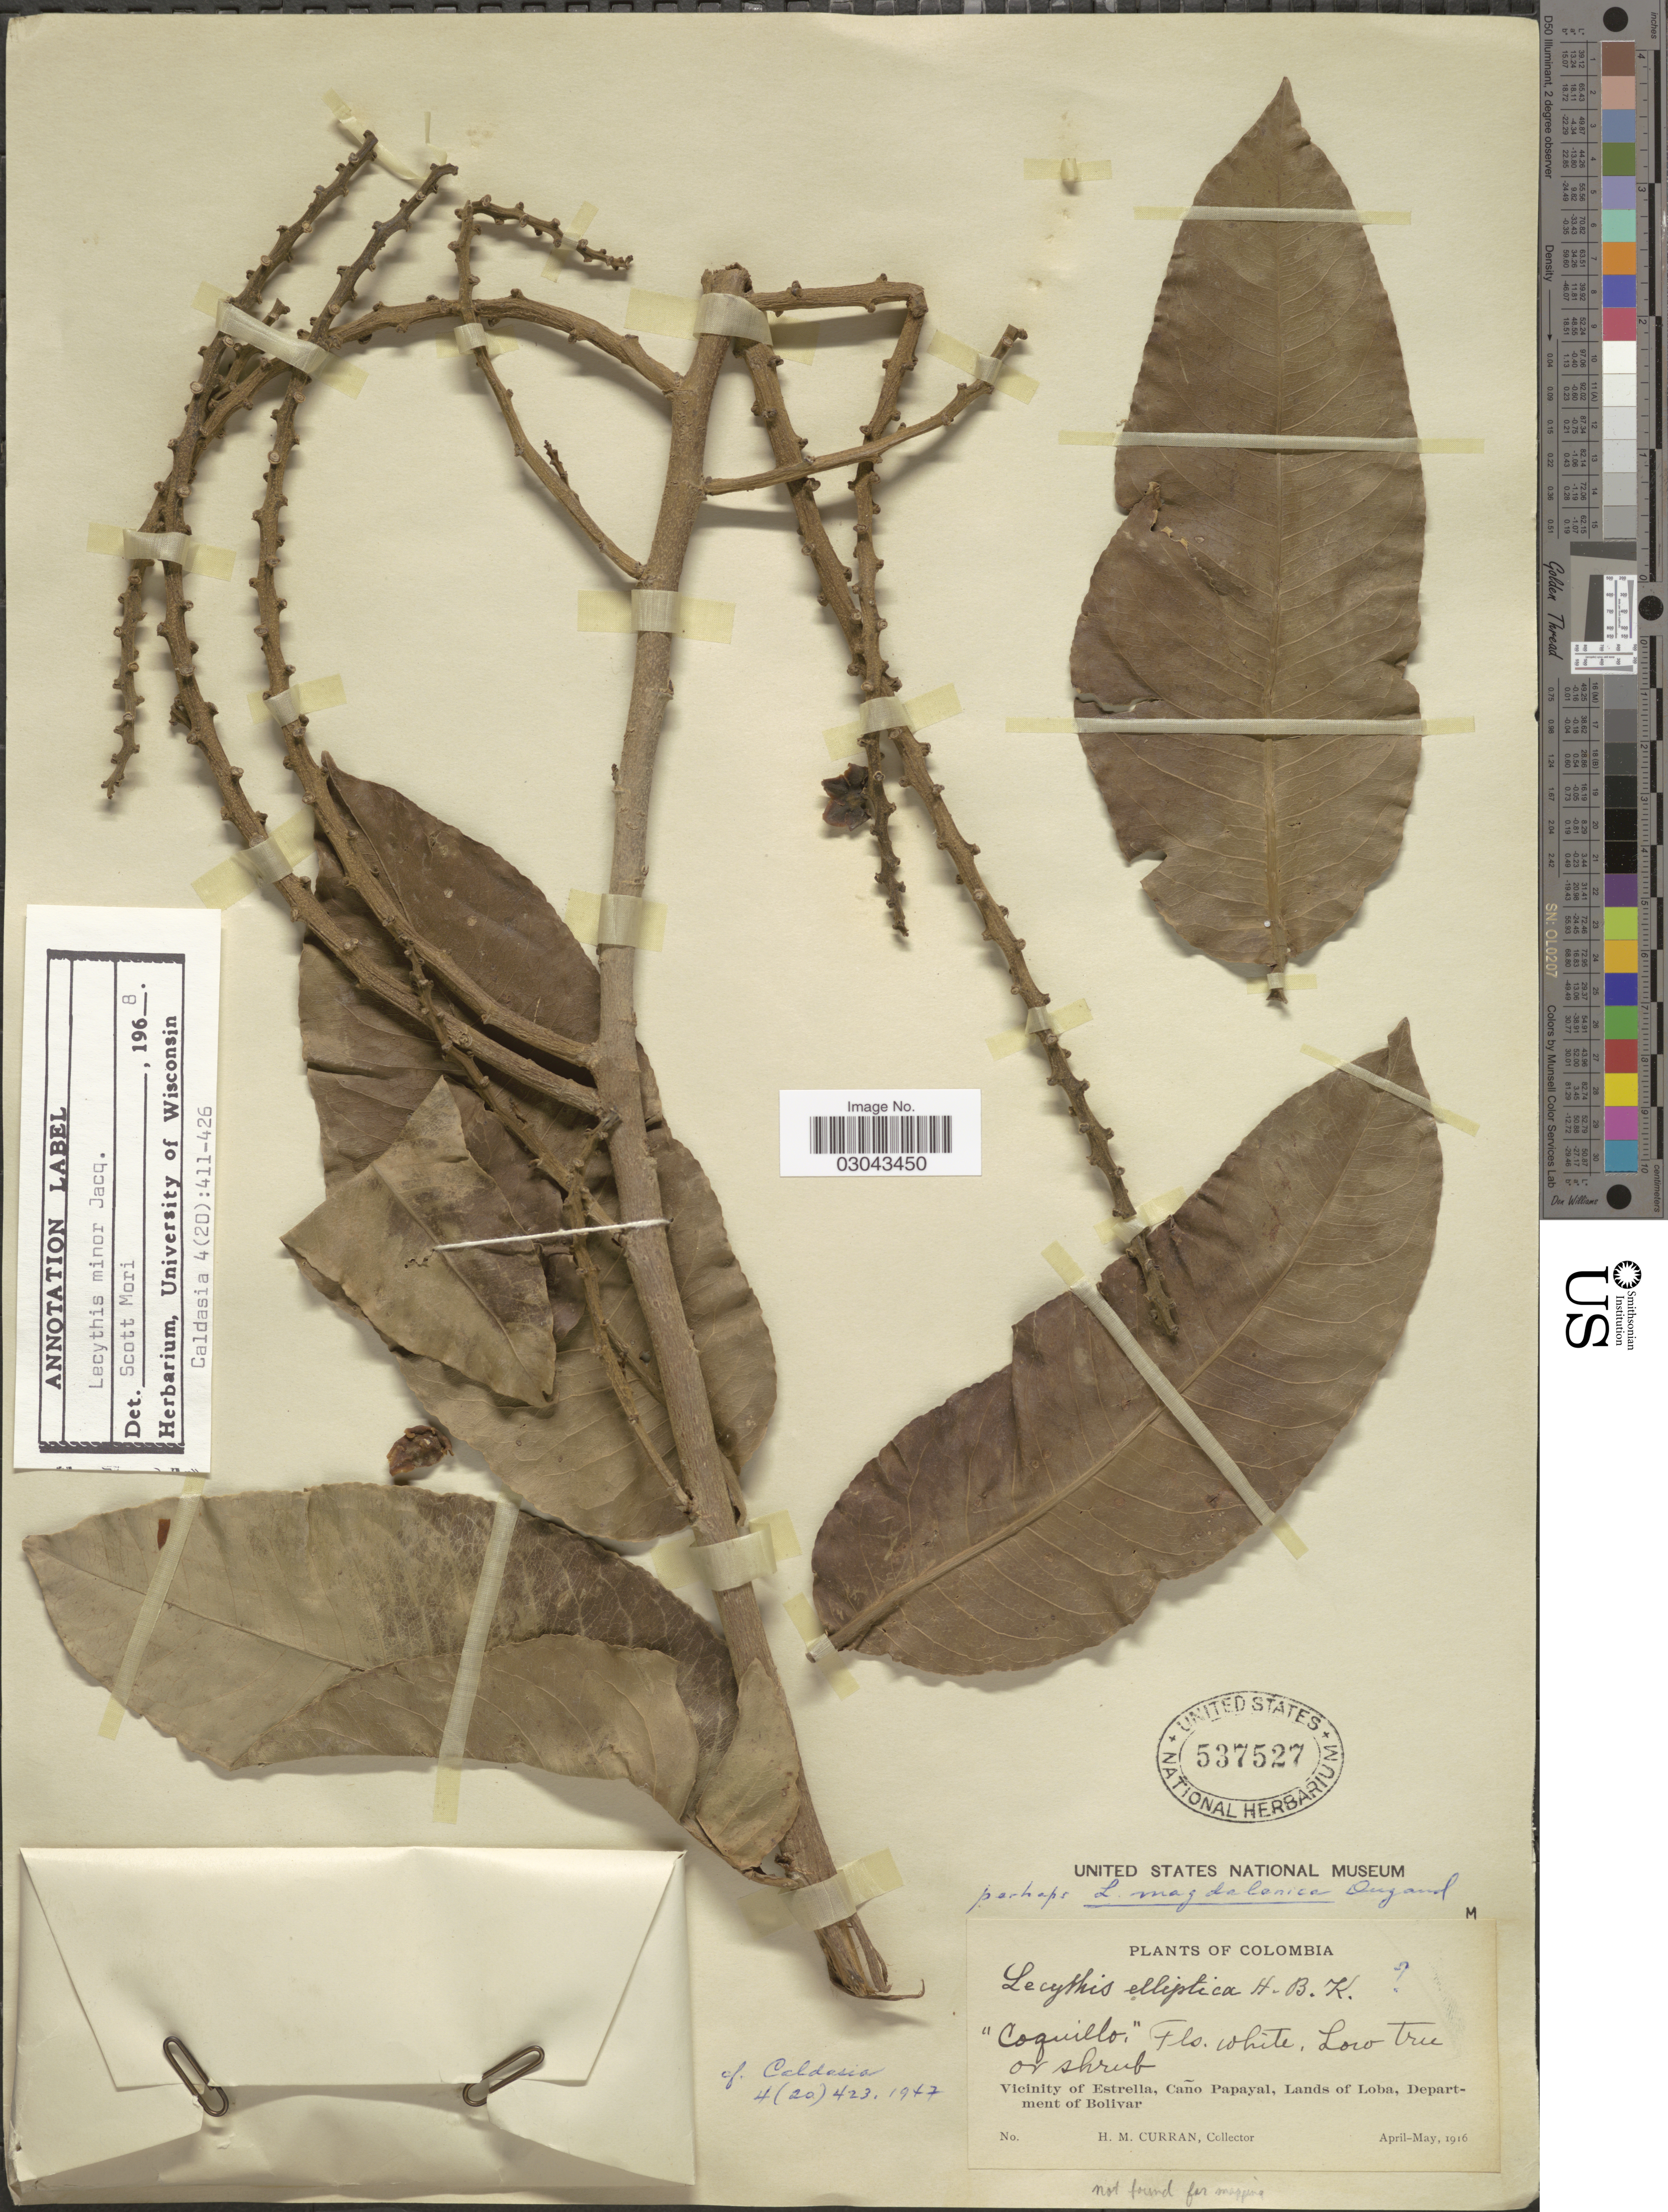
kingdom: Plantae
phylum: Tracheophyta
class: Magnoliopsida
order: Ericales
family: Lecythidaceae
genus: Lecythis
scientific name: Lecythis minor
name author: Jacq.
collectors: H. M. Curran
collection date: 1916-04/1916-05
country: Colombia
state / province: Bolívar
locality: Coquillo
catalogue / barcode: US 537527